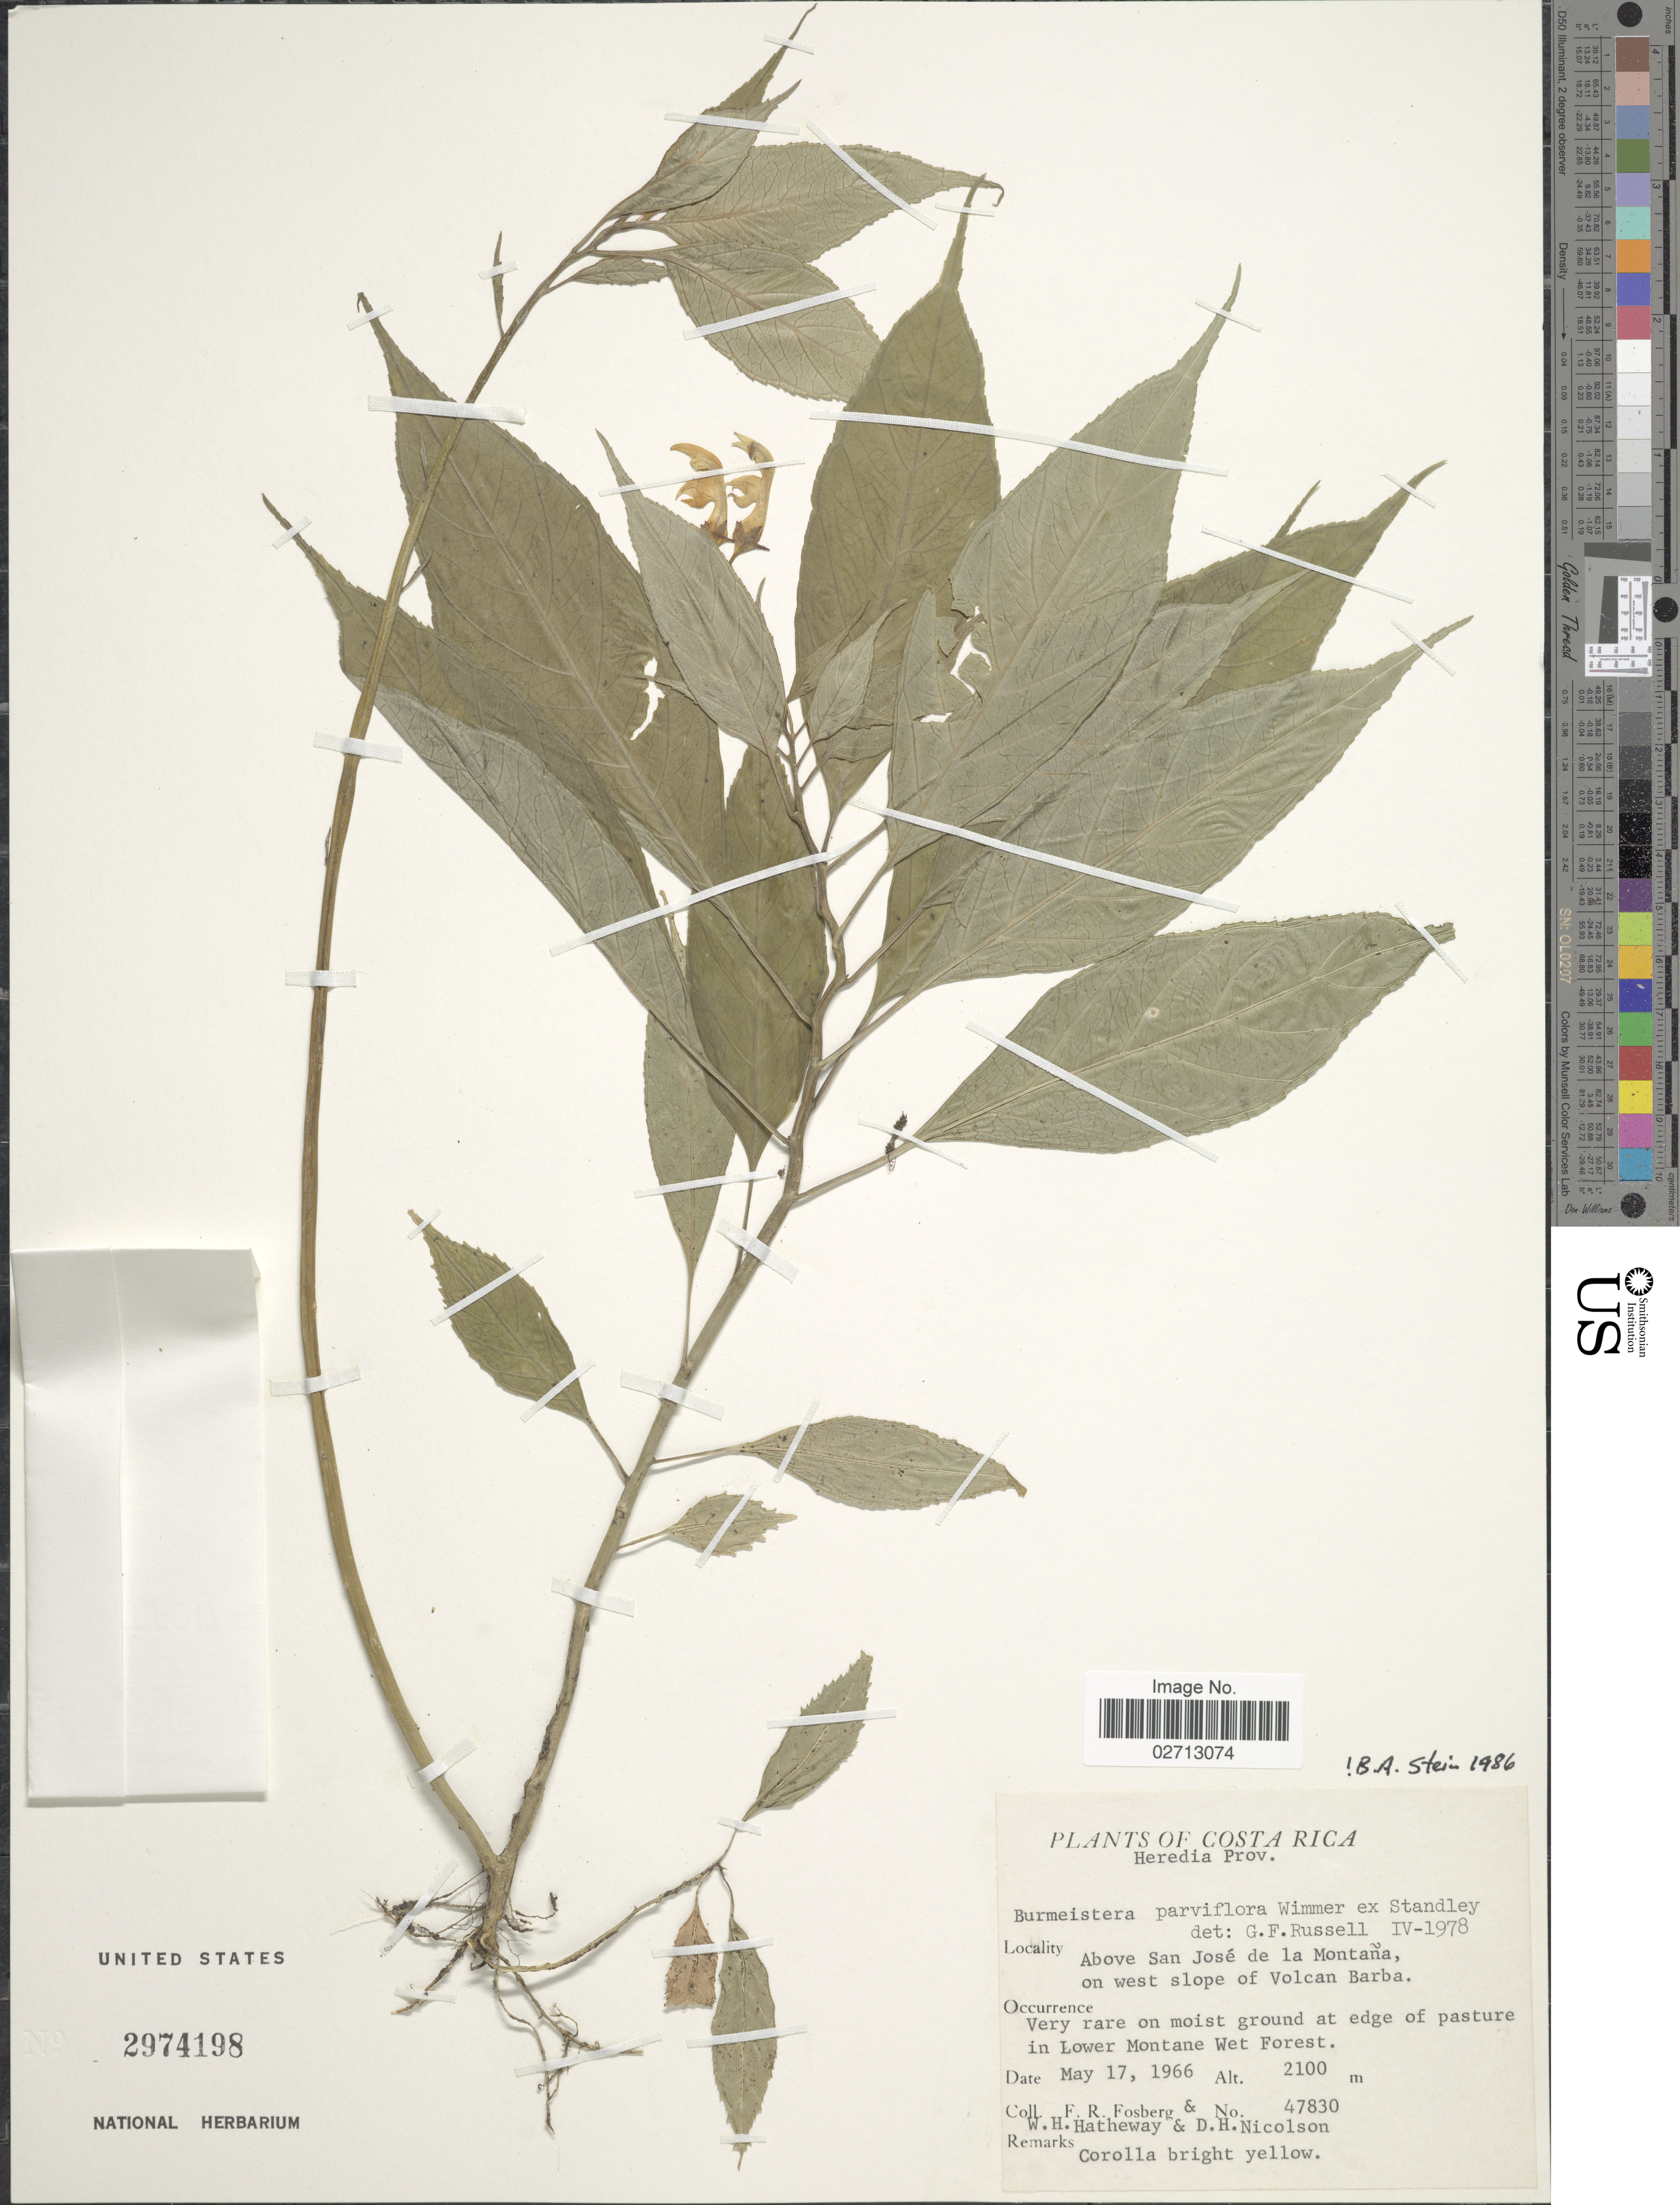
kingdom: Plantae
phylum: Tracheophyta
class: Magnoliopsida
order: Asterales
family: Campanulaceae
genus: Burmeistera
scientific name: Burmeistera parviflora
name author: E. Wimm. ex Standl.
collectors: F. R. Fosberg, W. H. Hatheway & D. H. Nicolson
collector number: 47830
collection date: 1966-05-17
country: Costa Rica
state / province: Heredia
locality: Above San Jose de la Montana, on west slope of Volcan Barba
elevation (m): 2100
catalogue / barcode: US 2974198